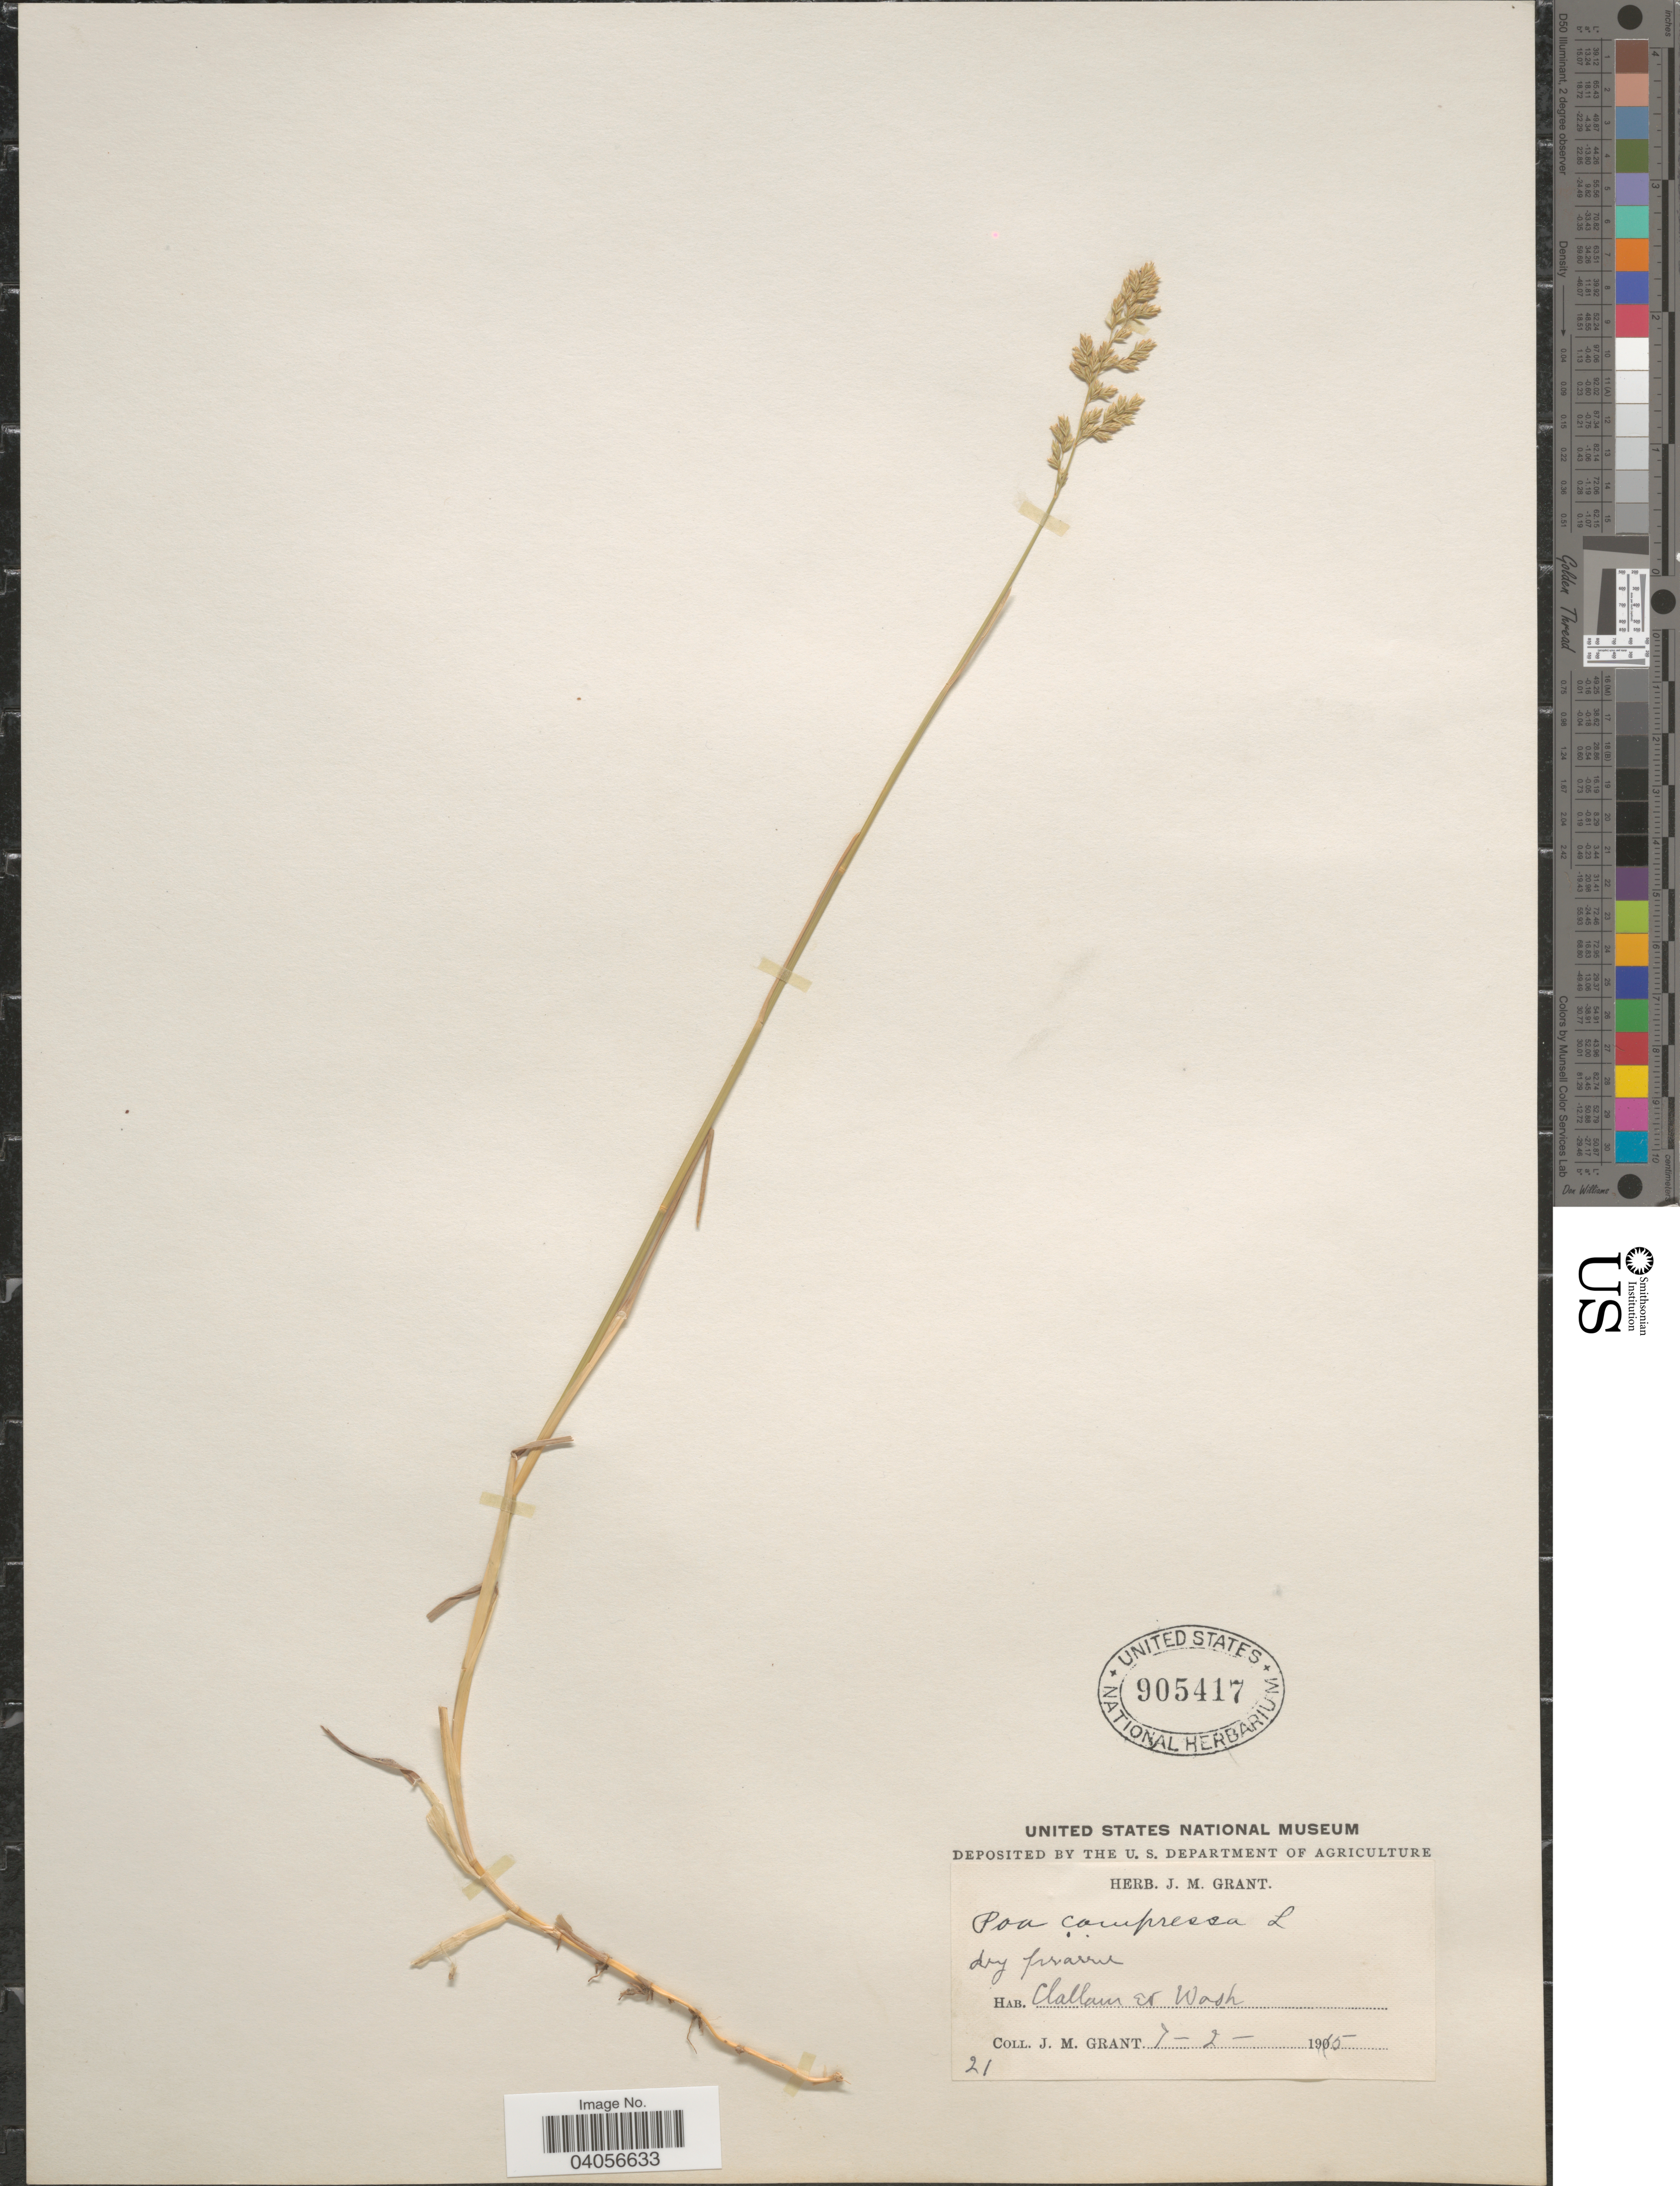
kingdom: Plantae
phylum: Tracheophyta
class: Liliopsida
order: Poales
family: Poaceae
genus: Poa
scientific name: Poa compressa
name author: L.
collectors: J. M. Grant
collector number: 21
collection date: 1915-07-02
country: United States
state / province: Washington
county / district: Clallam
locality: Dry prairie. Clallam Co.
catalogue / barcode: US 905417